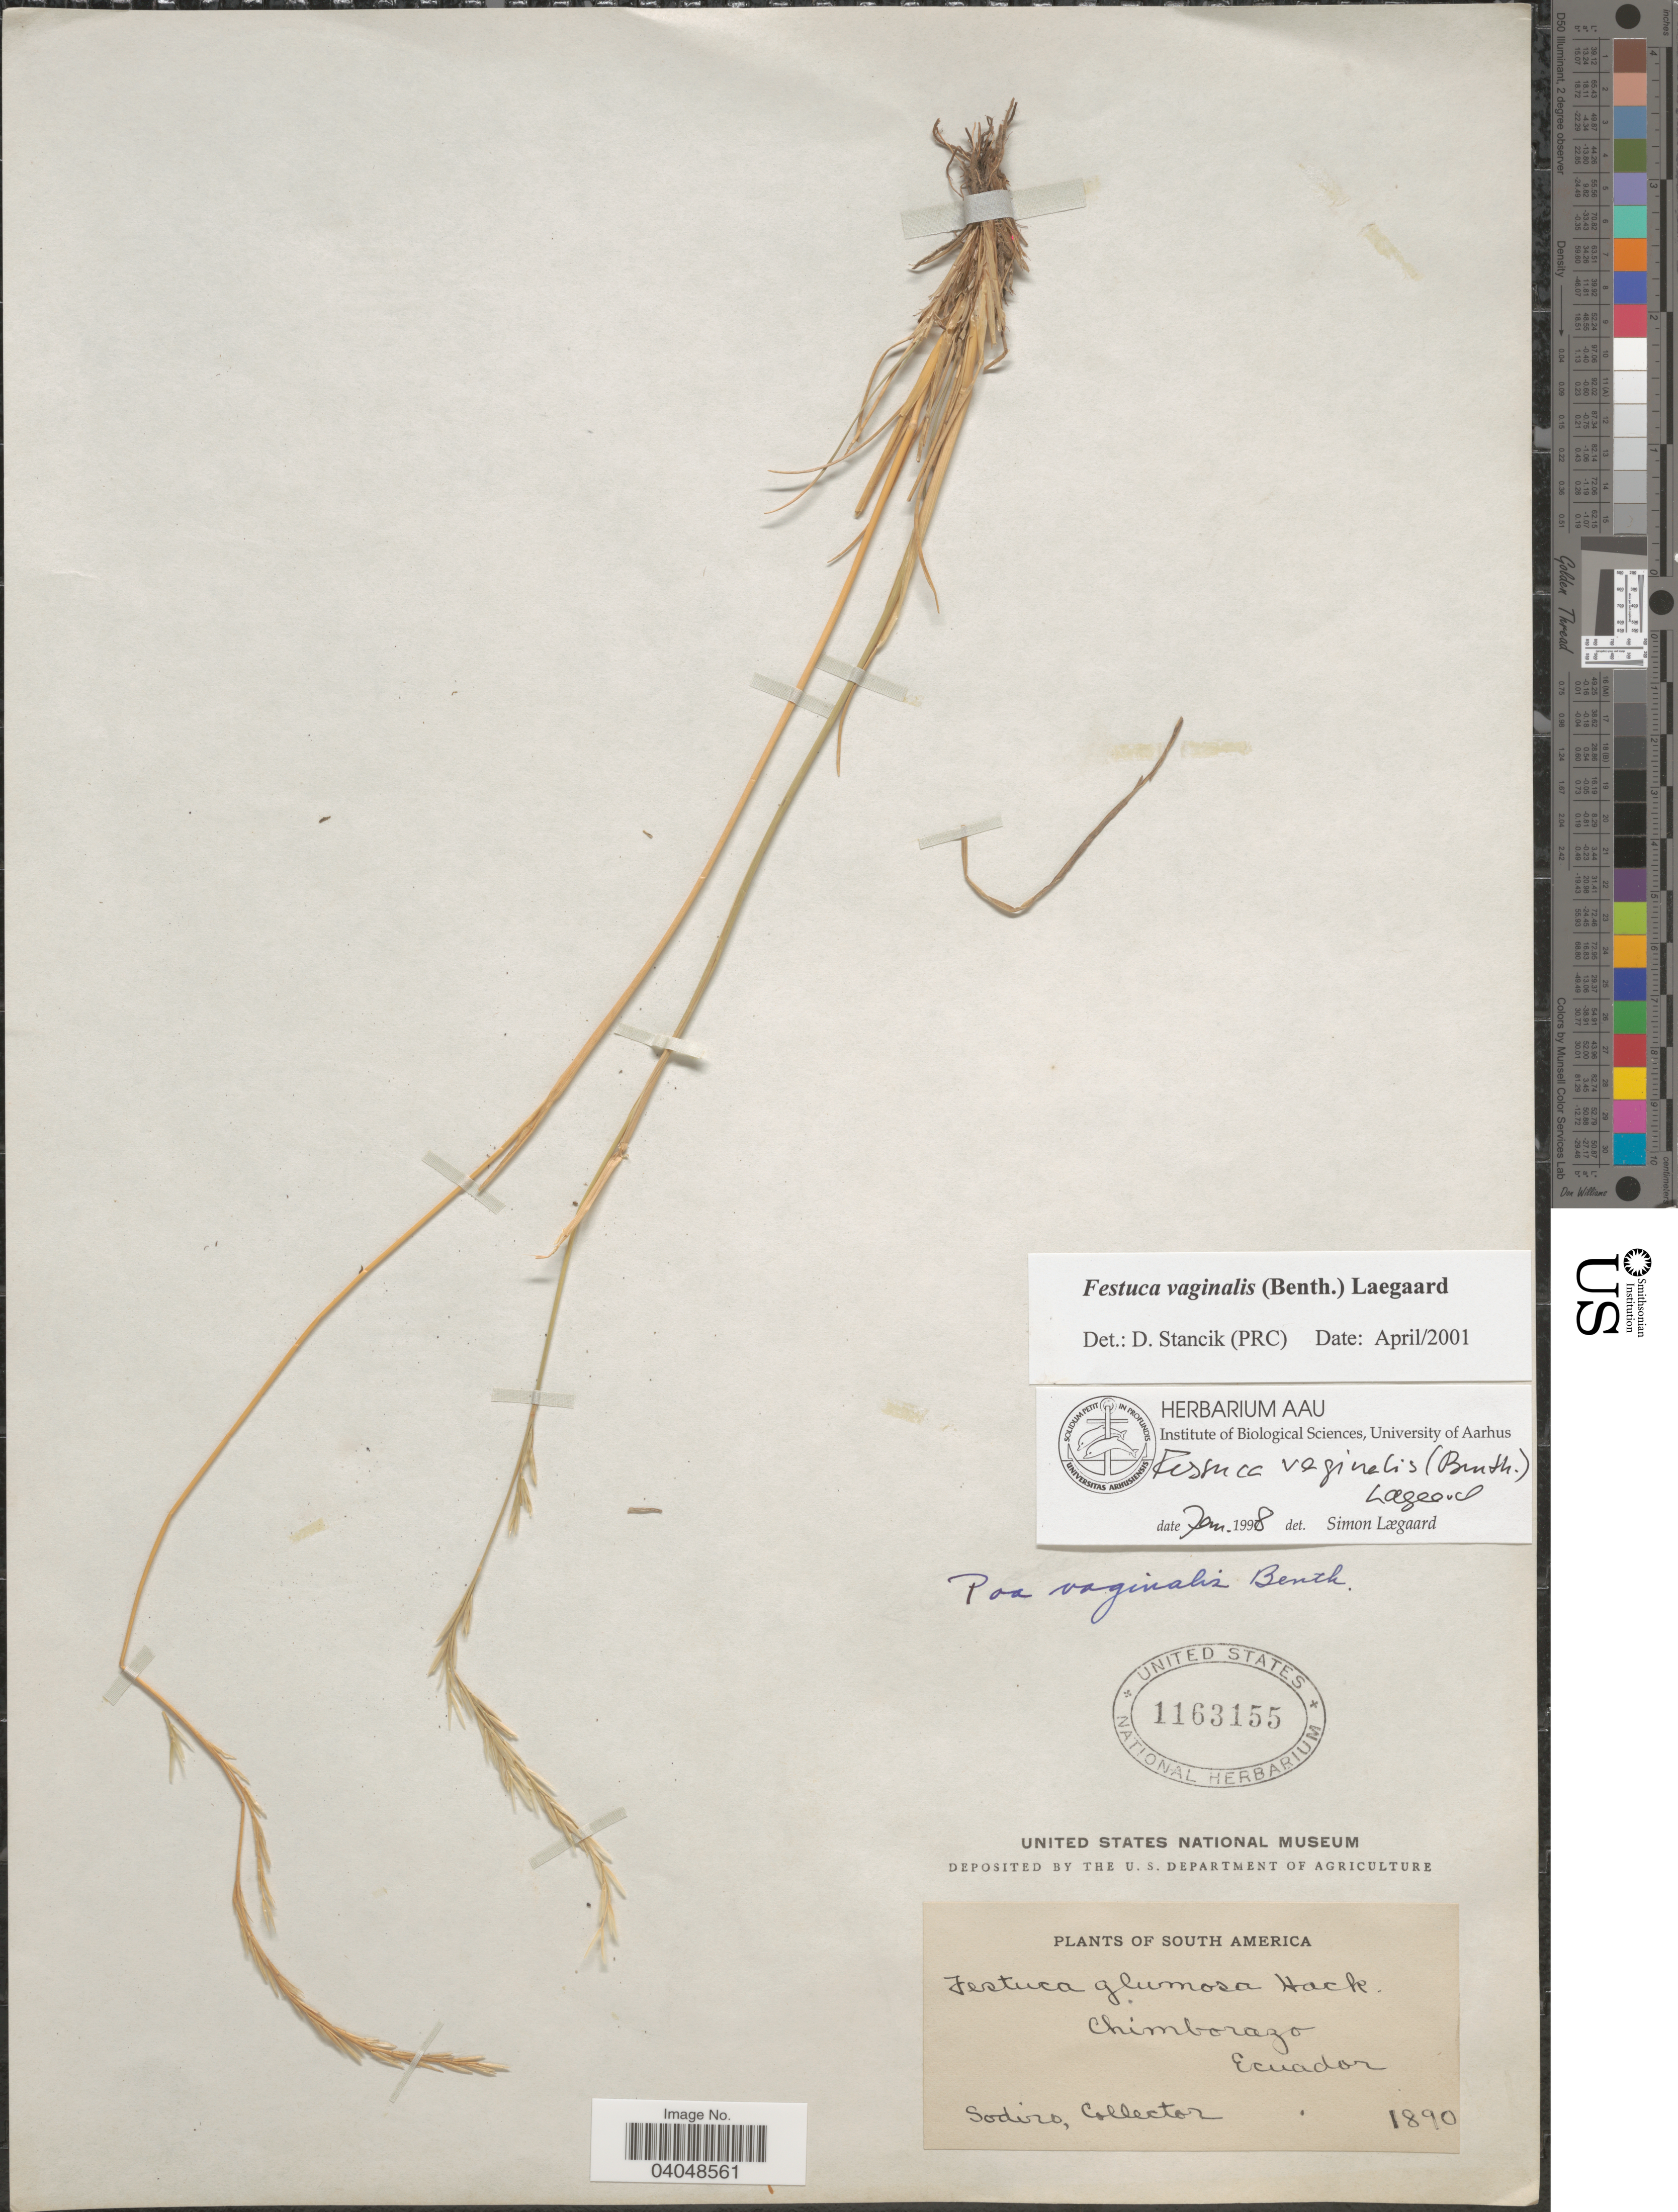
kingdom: Plantae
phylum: Tracheophyta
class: Liliopsida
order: Poales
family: Poaceae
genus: Festuca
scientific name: Festuca vaginalis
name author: (Benth.) Lægaard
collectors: Sodiro, --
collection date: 1890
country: Ecuador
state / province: Chimborazo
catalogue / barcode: US 1163155